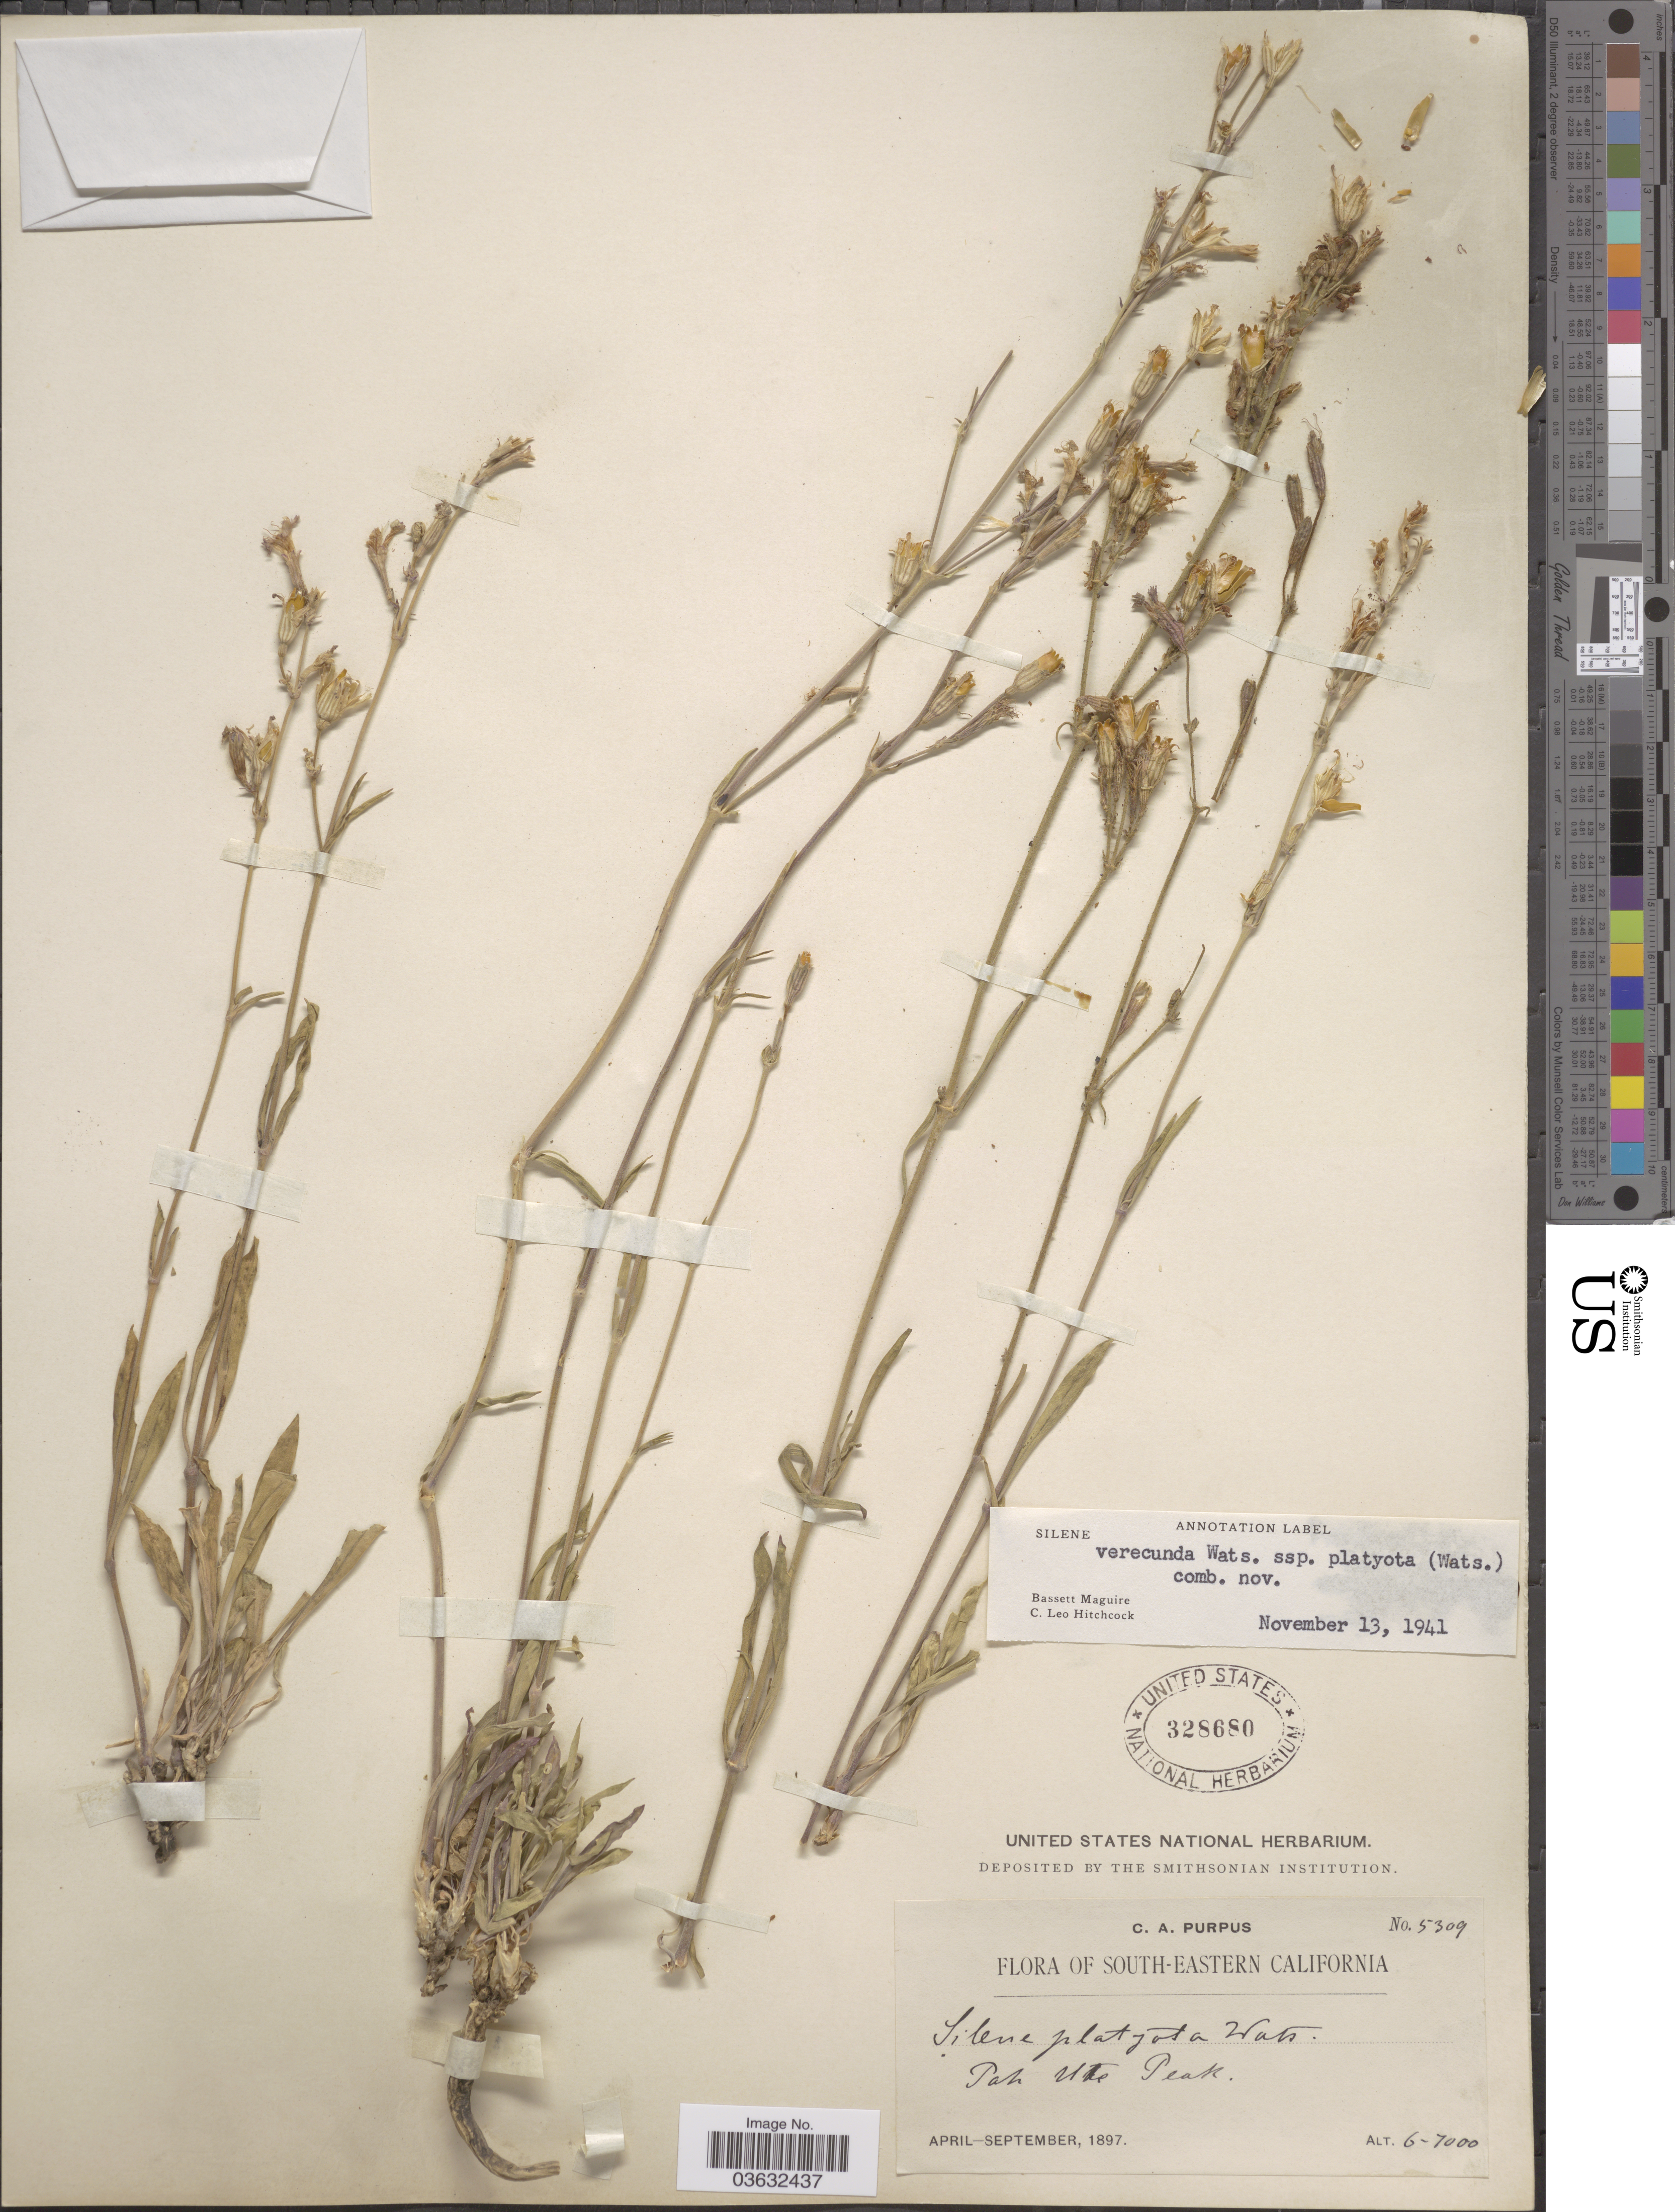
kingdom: Plantae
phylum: Tracheophyta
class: Magnoliopsida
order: Caryophyllales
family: Caryophyllaceae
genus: Silene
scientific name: Silene verecunda subsp. platyota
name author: (S. Watson) C.L. Hitchc. & Maguire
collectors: C. A. Purpus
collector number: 5309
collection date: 1897-04/1897-09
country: United States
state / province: California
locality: South-eastern California. Pah Ute Peak.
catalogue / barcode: US 328680